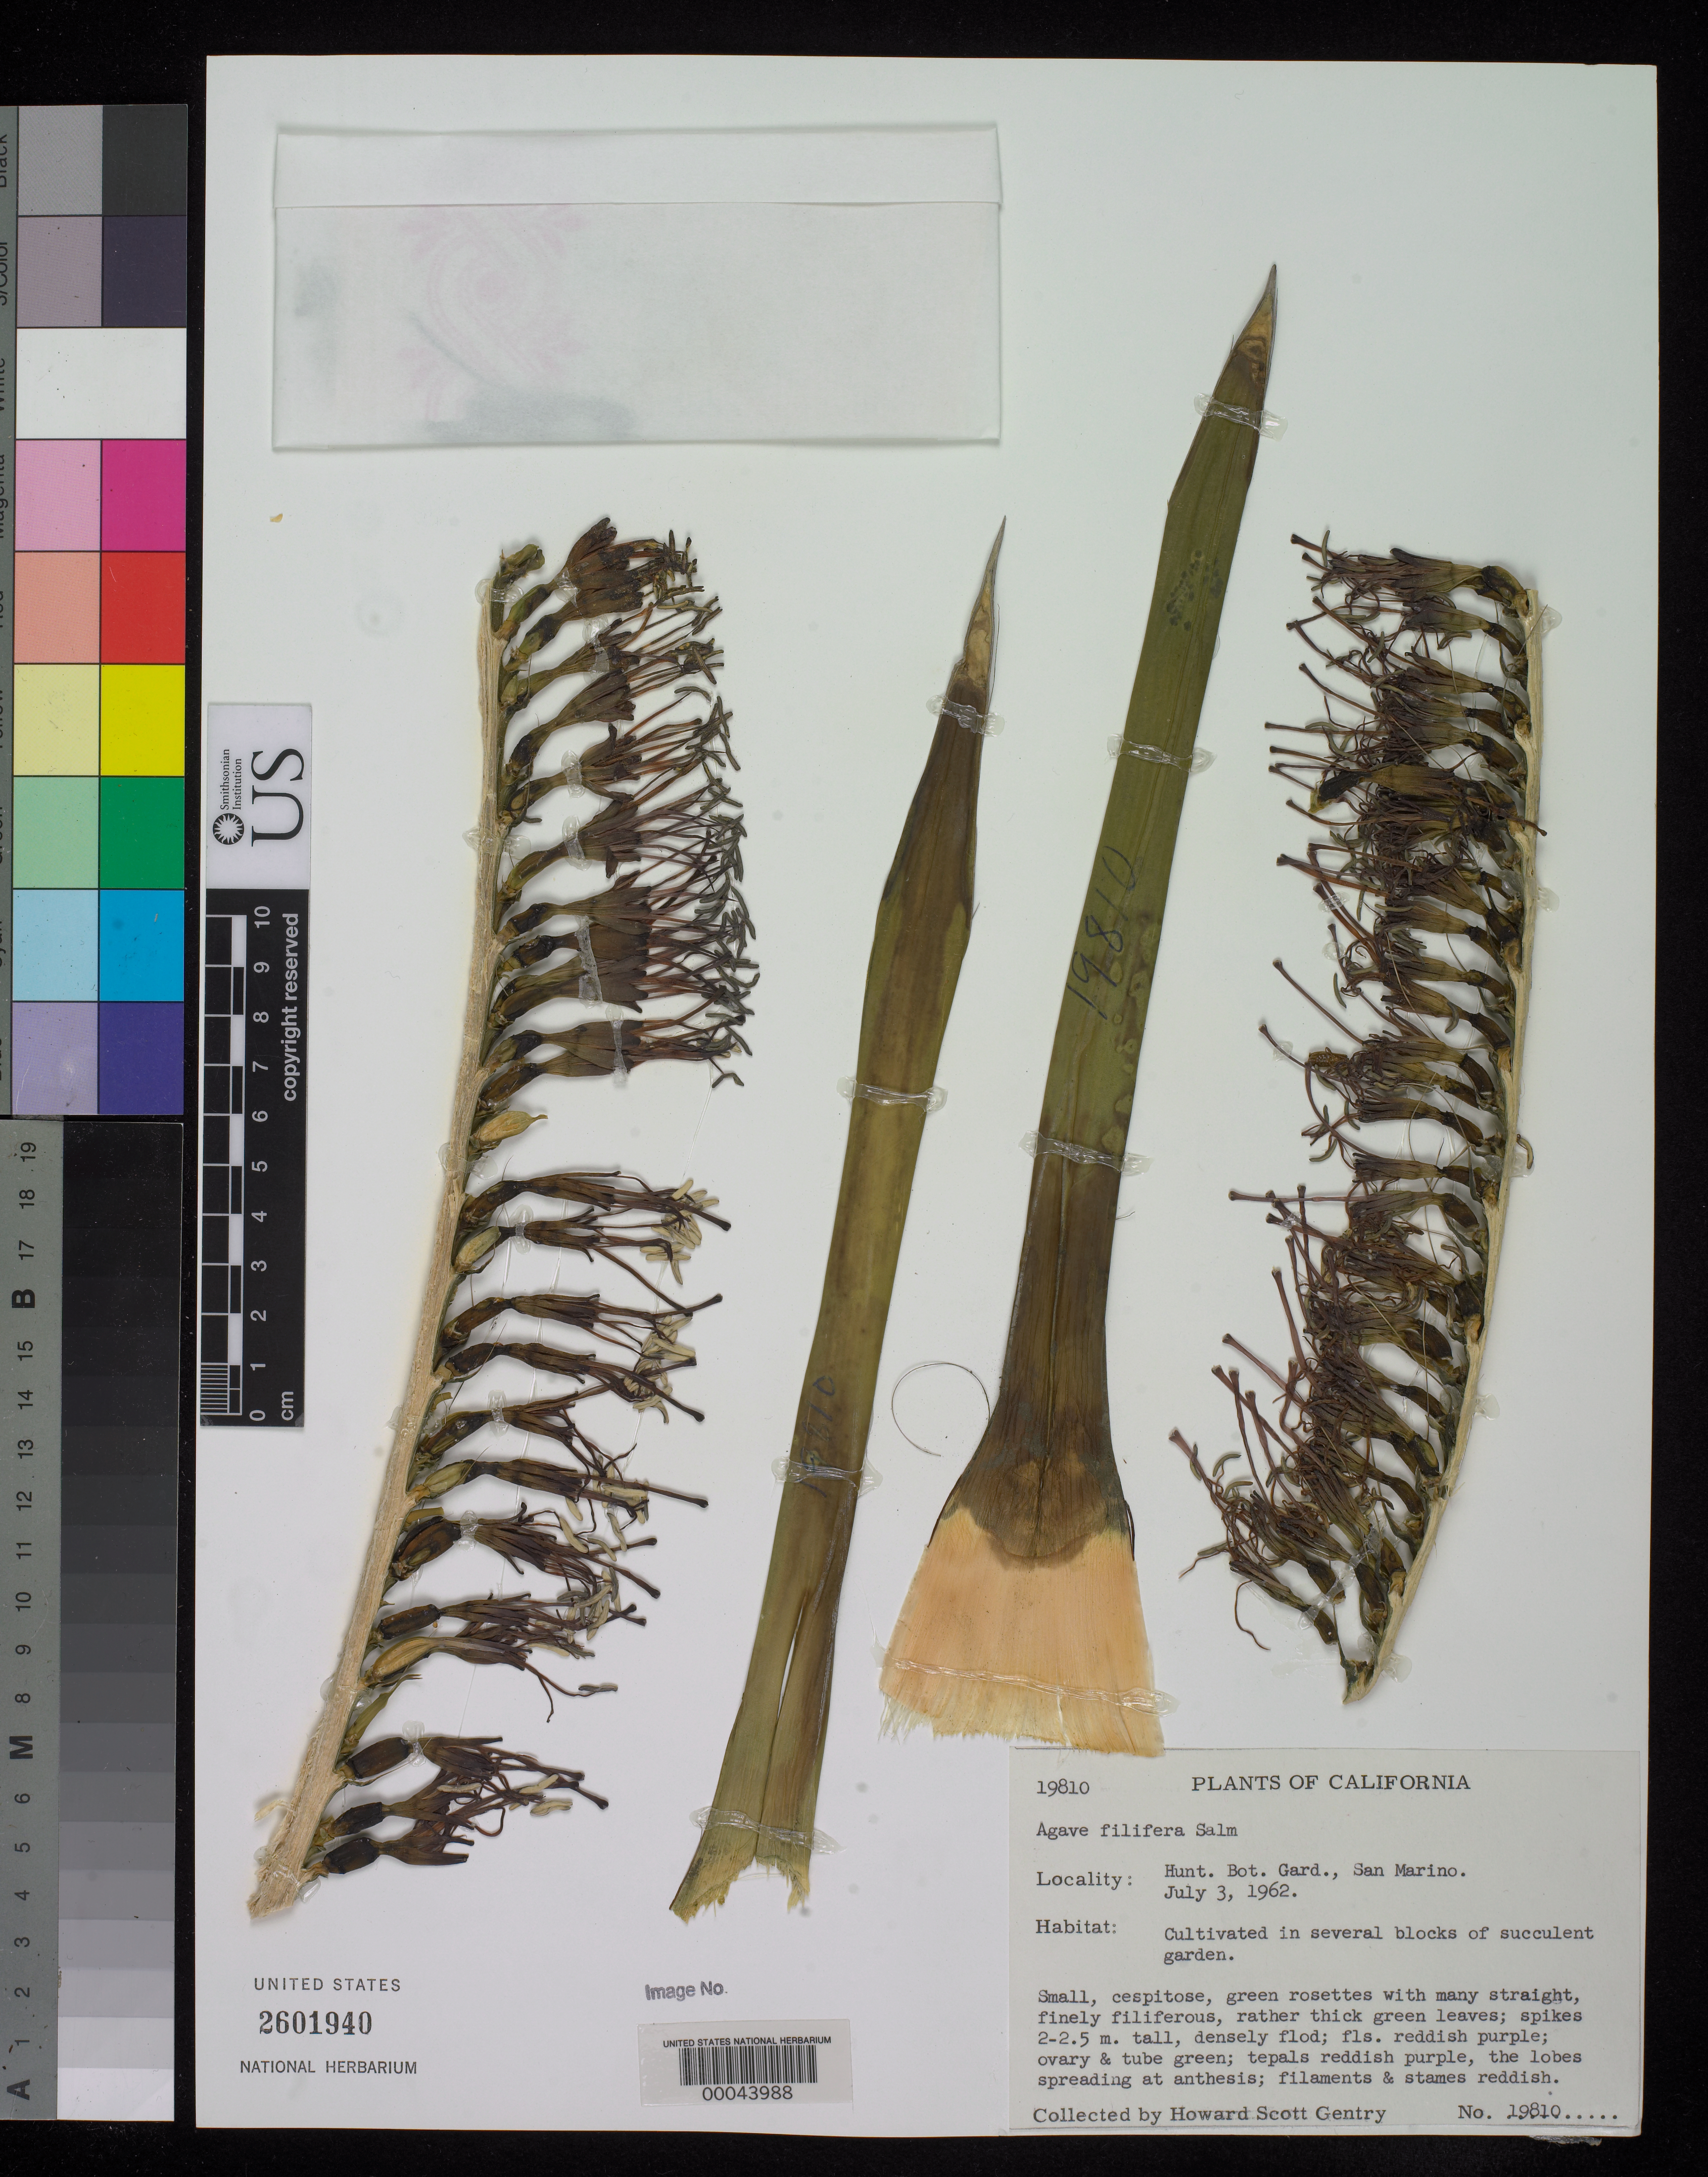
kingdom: Plantae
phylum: Tracheophyta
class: Liliopsida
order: Asparagales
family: Asparagaceae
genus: Agave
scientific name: Agave filifera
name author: Salm-Dyck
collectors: H. S. Gentry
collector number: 19810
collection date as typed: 03 Jul 1962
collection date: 1962-07-03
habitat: Cultivated in several blocks of succulent garden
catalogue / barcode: US 2601940